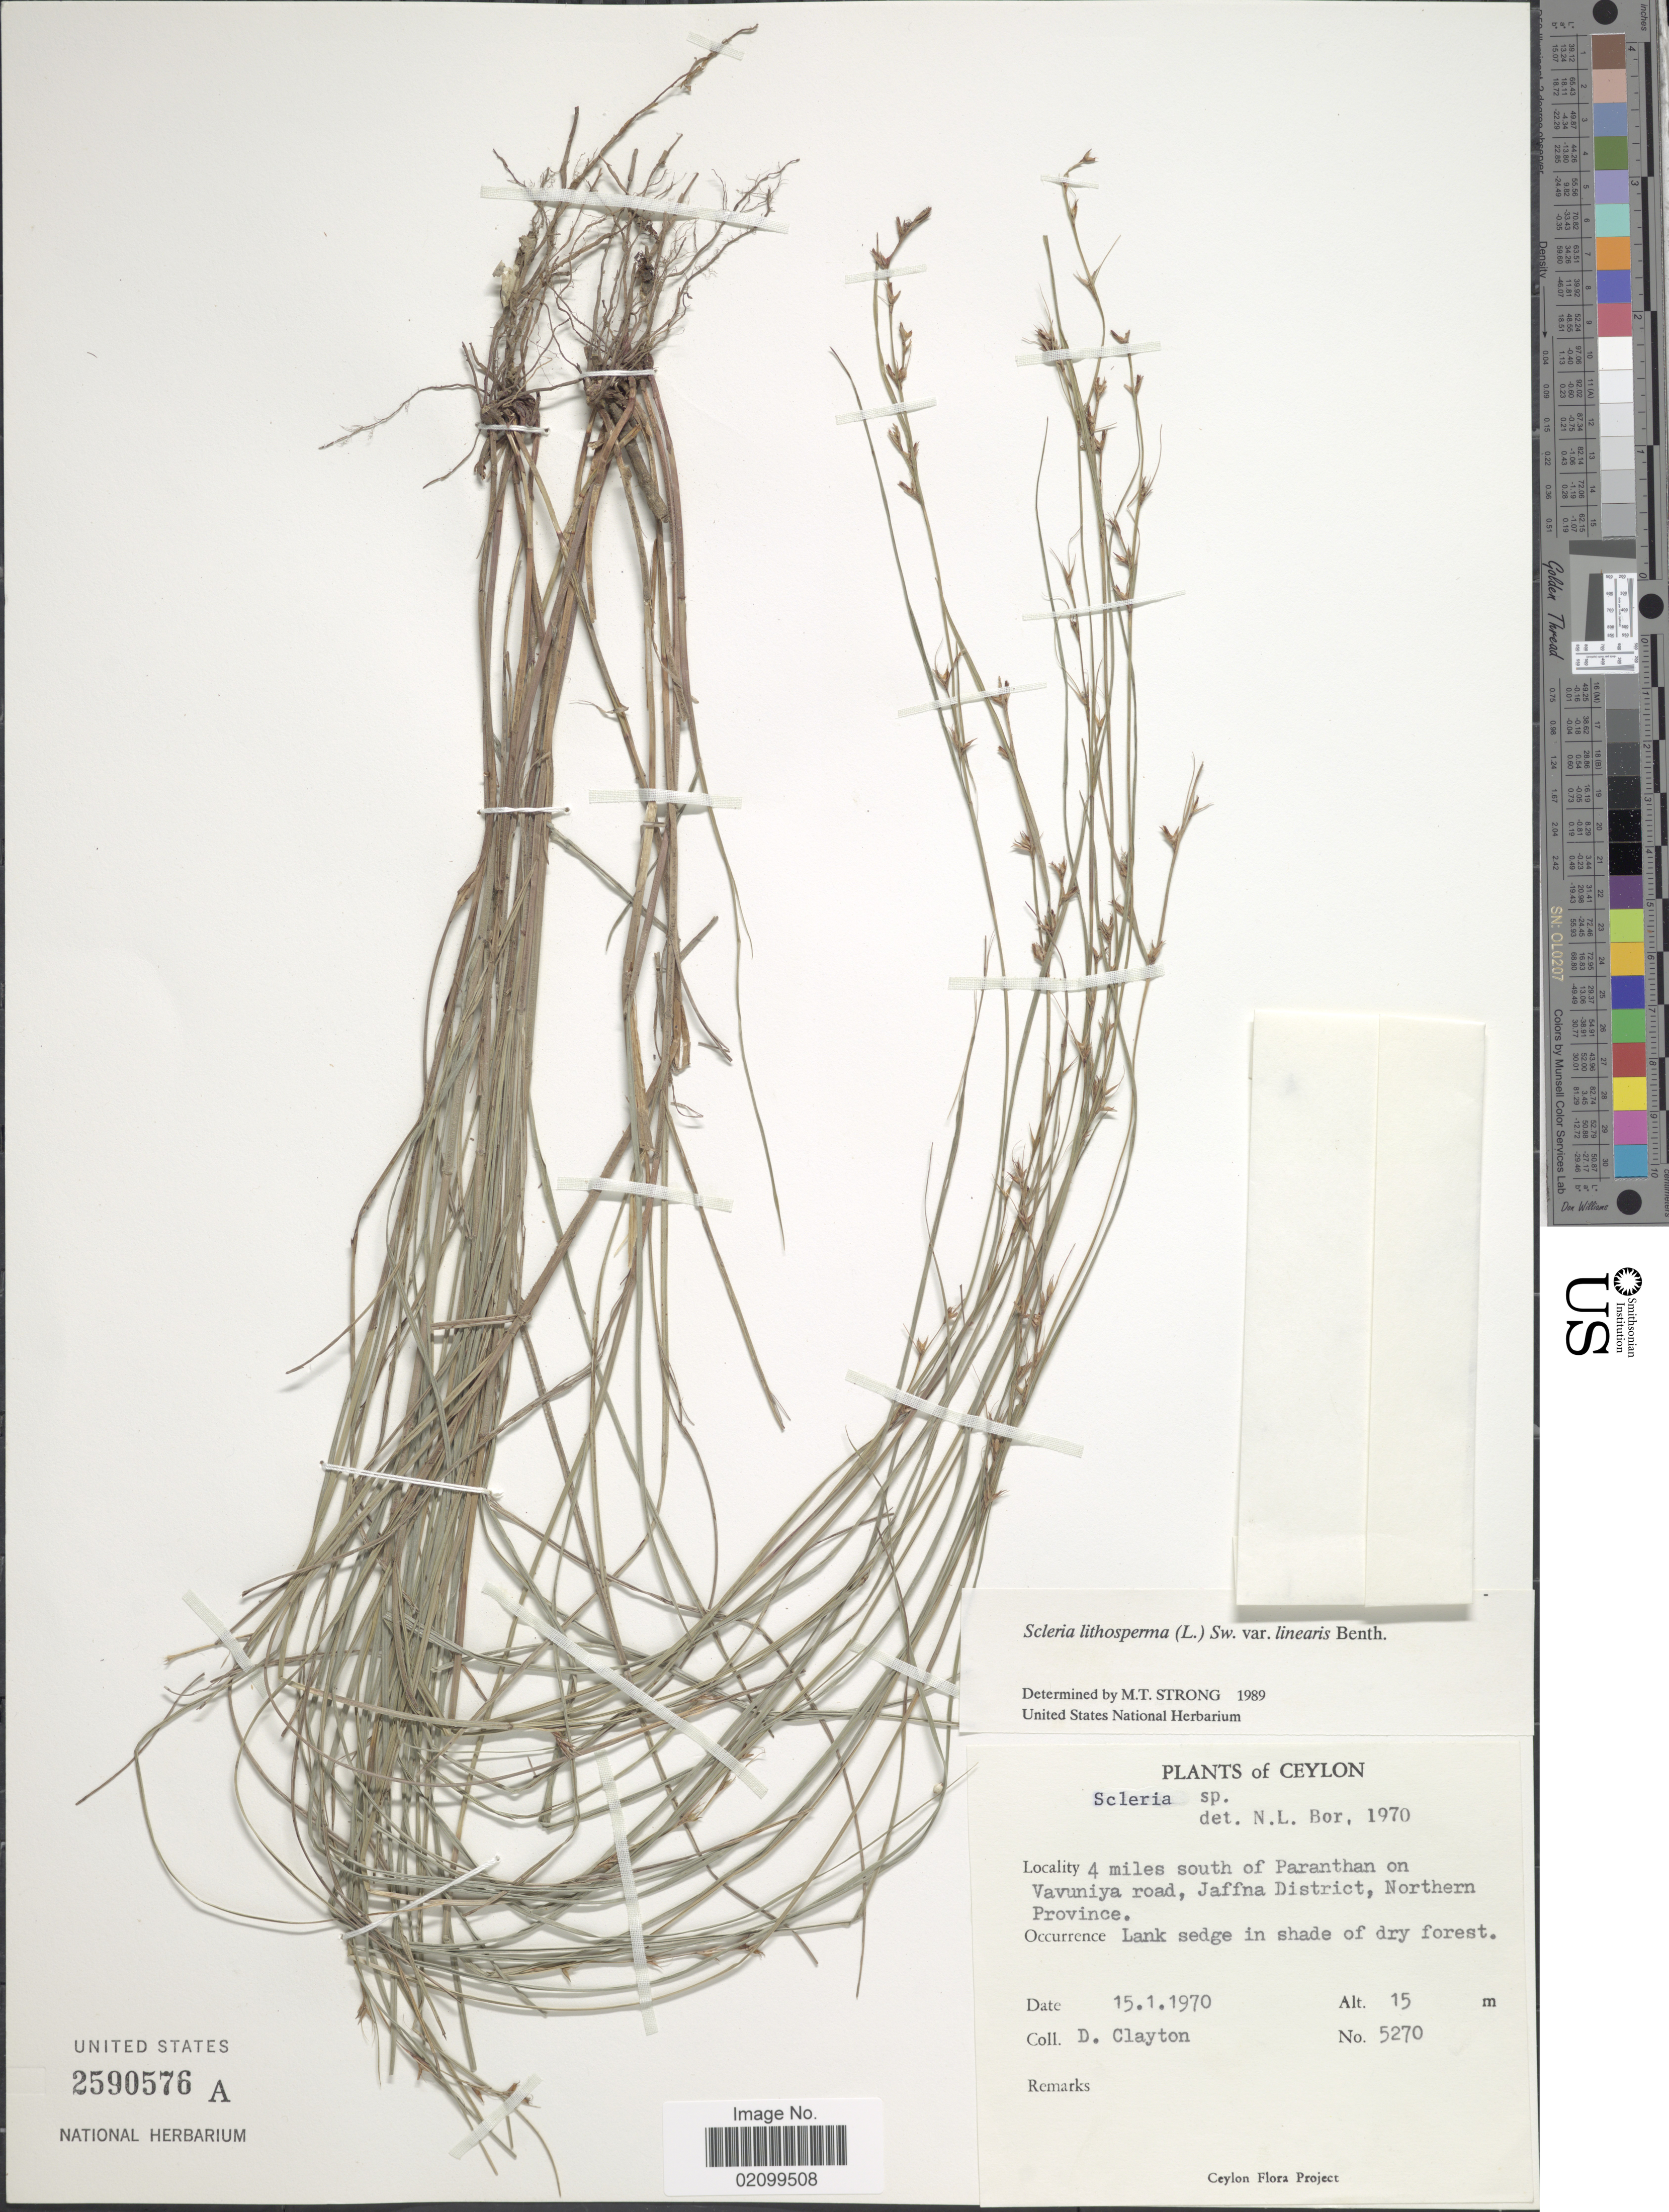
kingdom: Plantae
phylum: Tracheophyta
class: Liliopsida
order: Poales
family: Cyperaceae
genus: Scleria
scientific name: Scleria lithosperma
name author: (L.) Sw.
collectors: D. Clayton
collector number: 5270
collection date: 1970-01-15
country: Sri Lanka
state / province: Northern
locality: Ceylon. 4 miles south of Paranthan on Vavuniya road, Jaffna District, Northern Province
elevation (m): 15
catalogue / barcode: US 2590576A